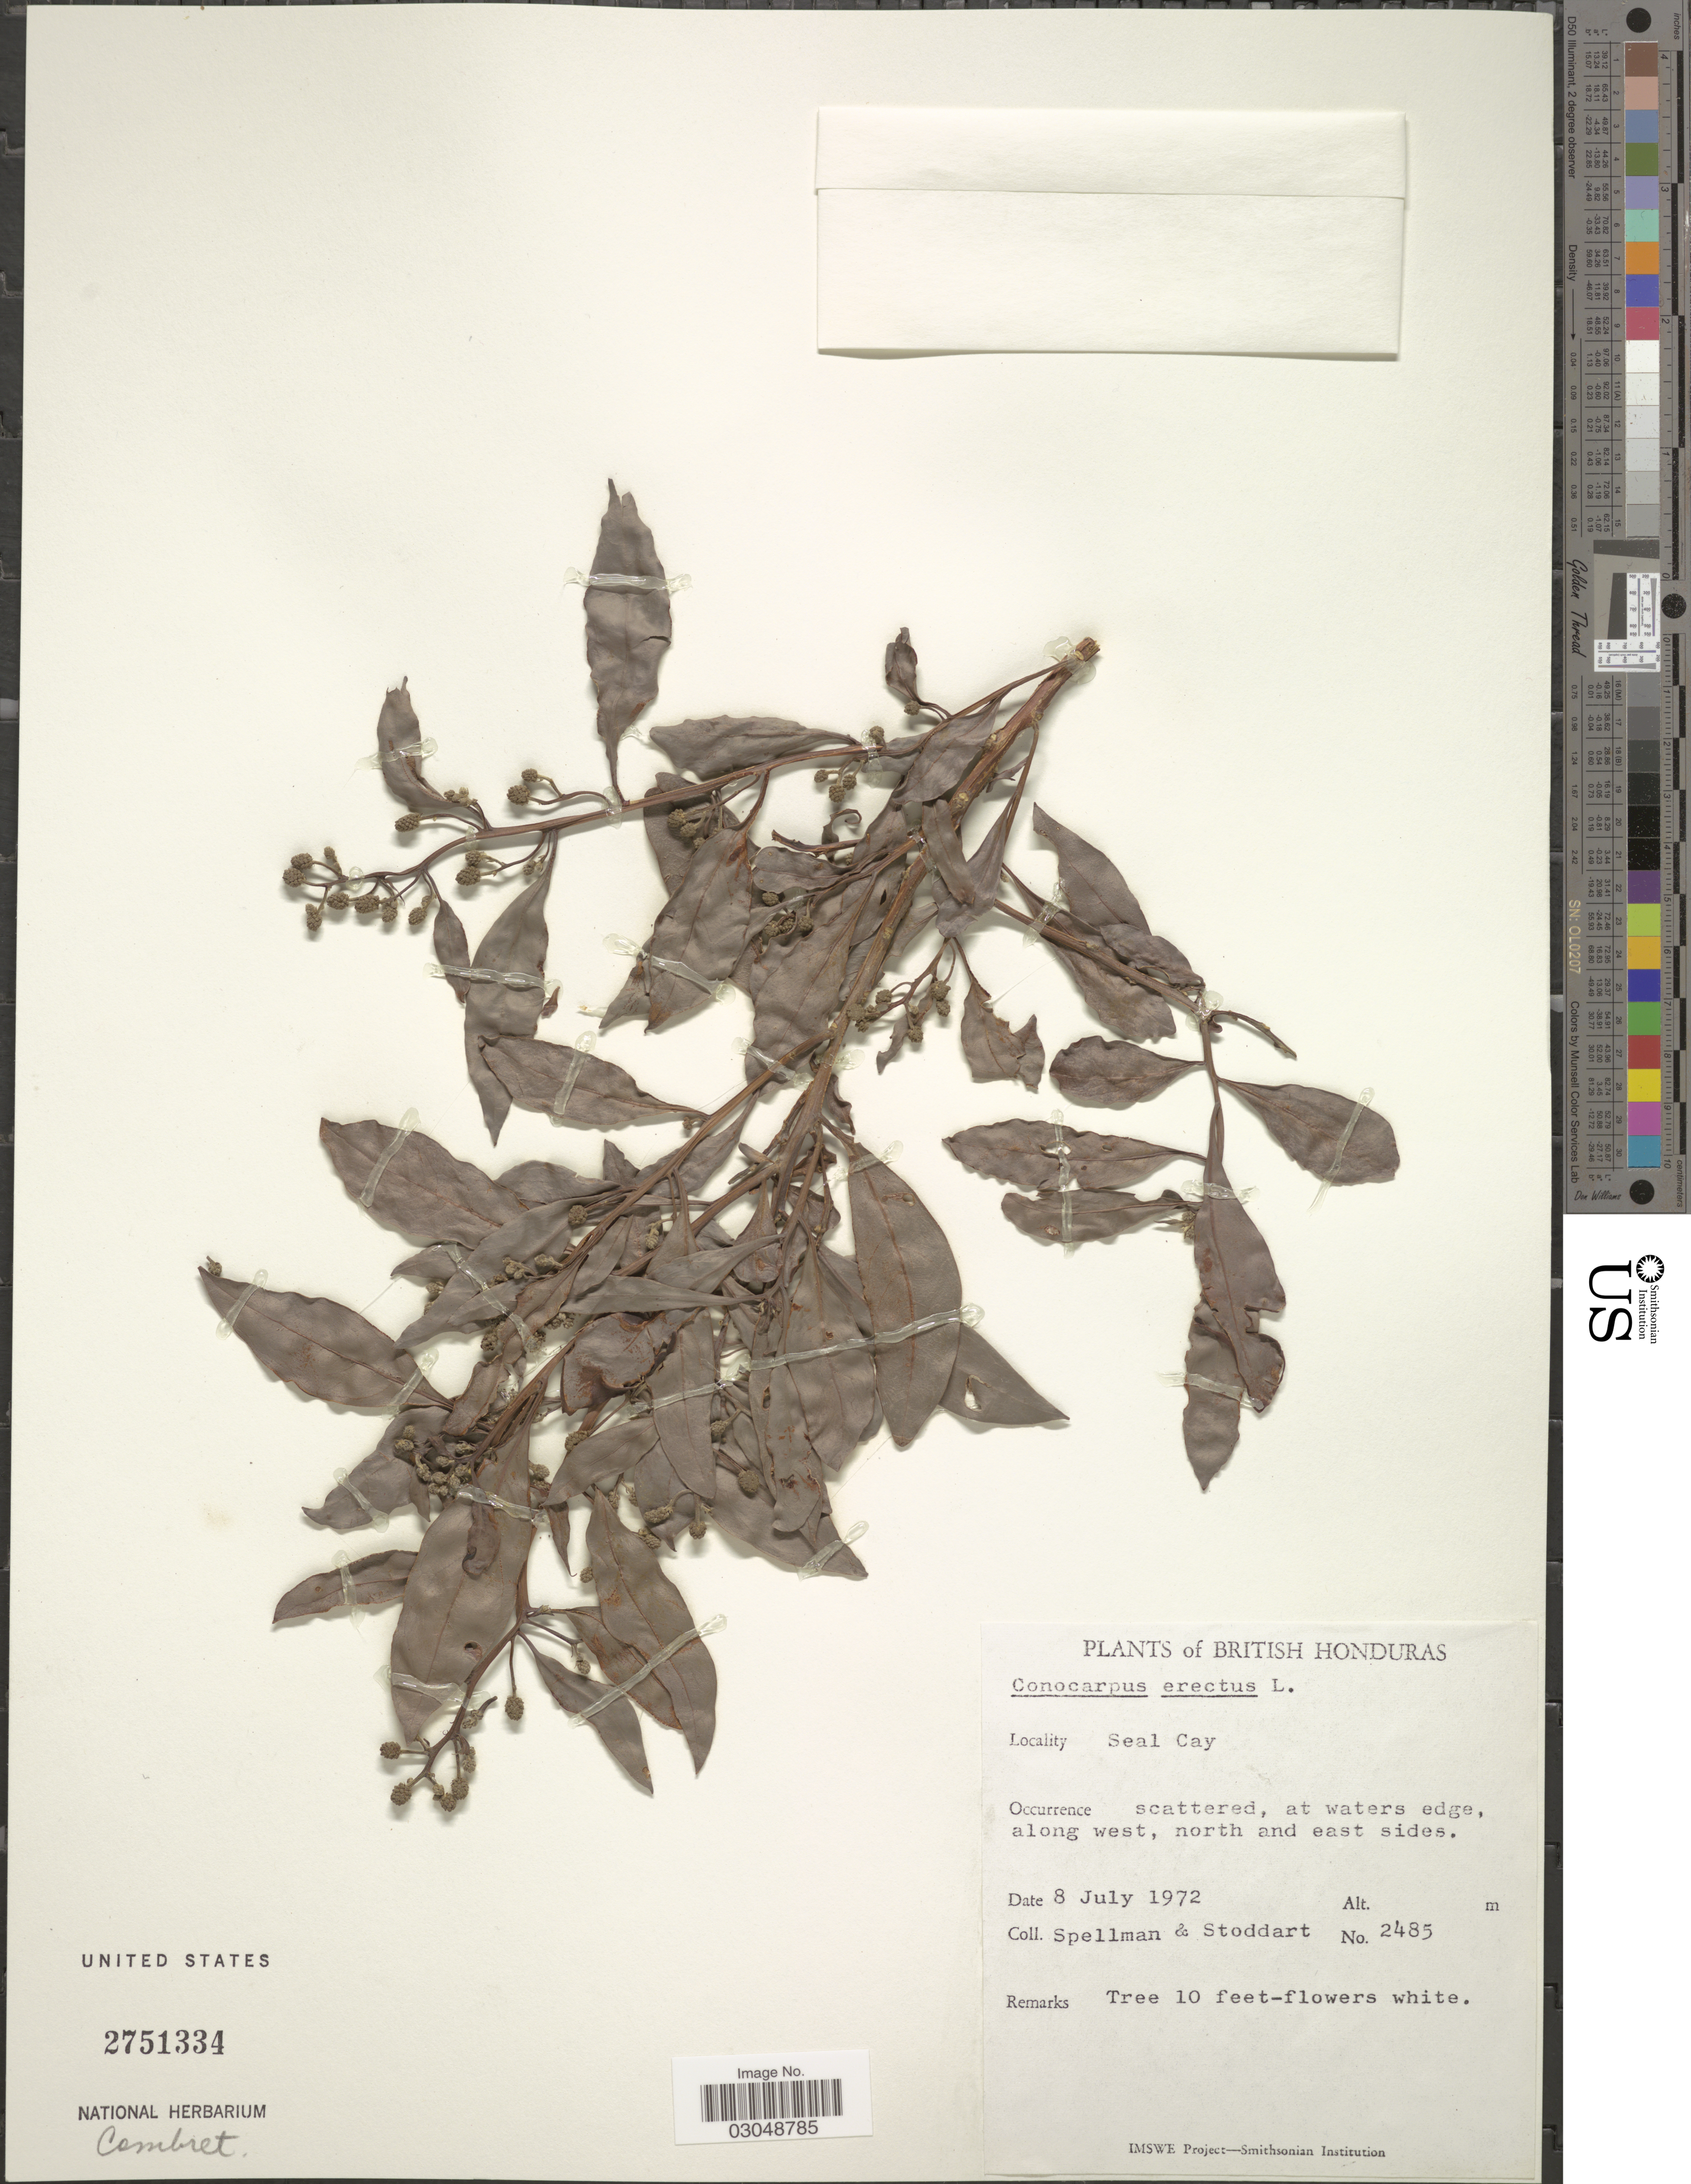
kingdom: Plantae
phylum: Tracheophyta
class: Magnoliopsida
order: Myrtales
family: Combretaceae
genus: Conocarpus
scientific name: Conocarpus erectus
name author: L.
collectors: Spellman, -- & -. Stoddart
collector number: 2485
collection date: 1972-07-08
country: Belize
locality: British Honduras. Seal Cay. At waters edge, along west, north and east sides.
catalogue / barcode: US 2751334